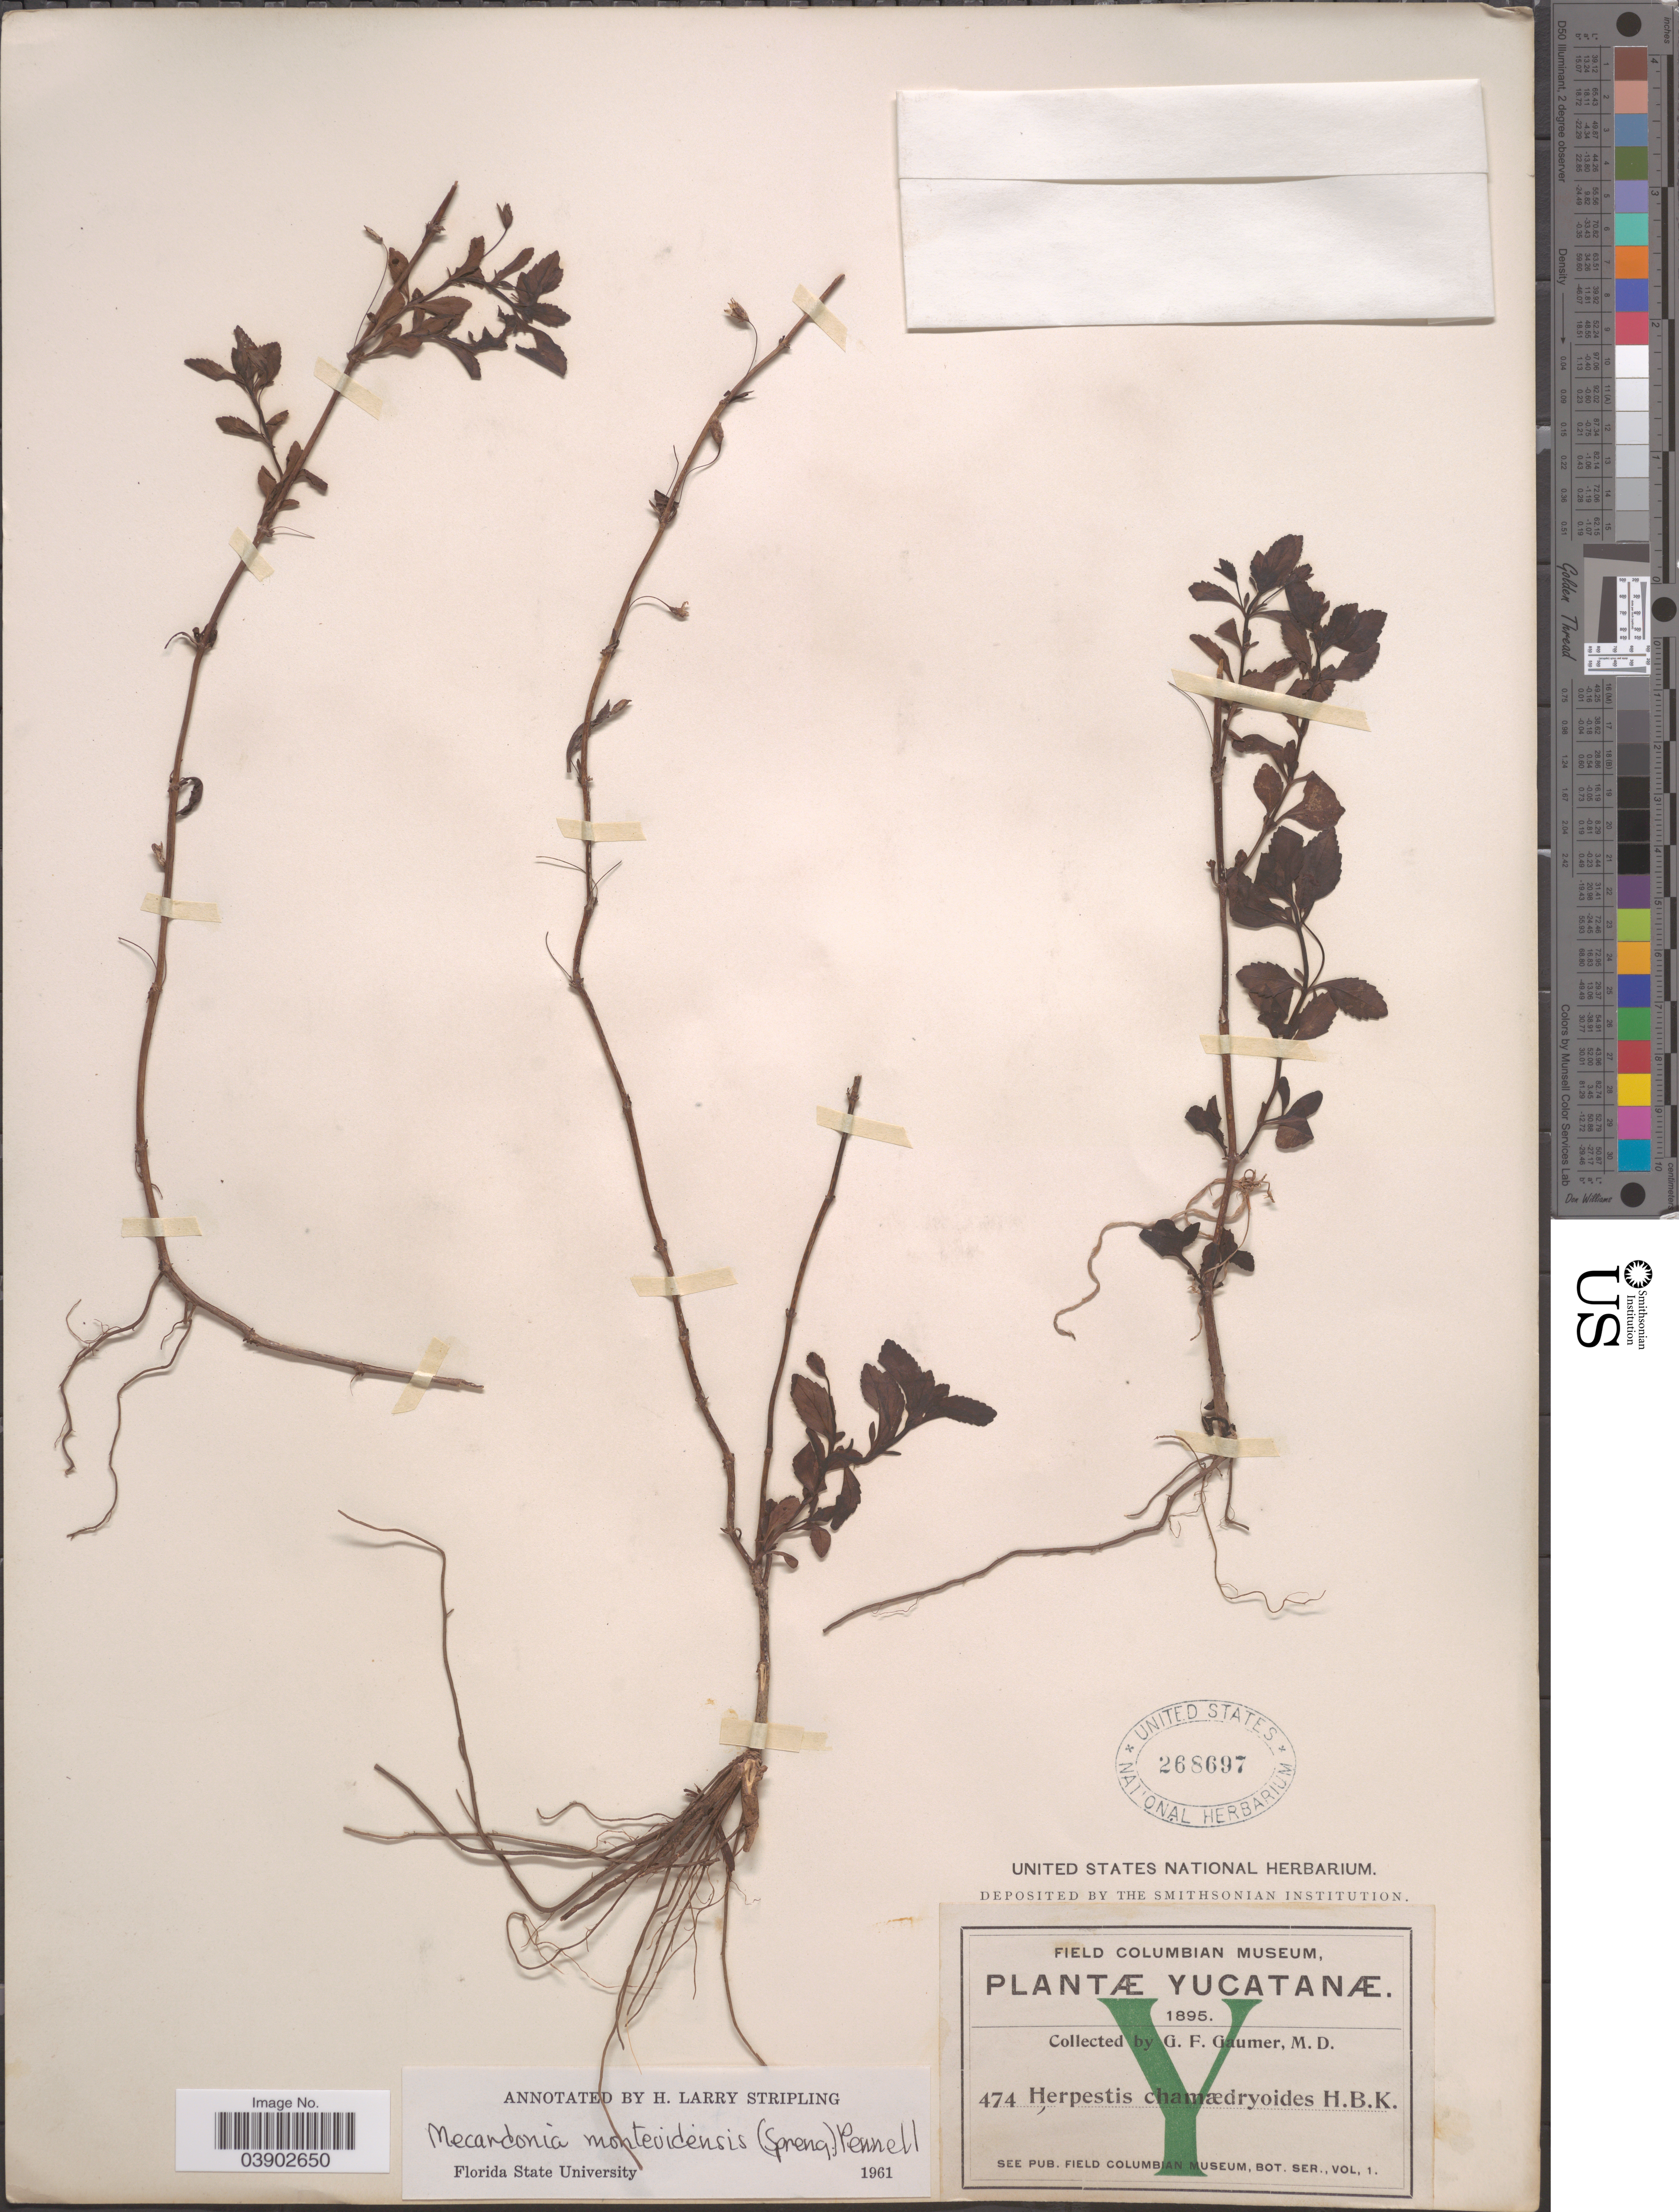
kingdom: Plantae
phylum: Tracheophyta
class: Magnoliopsida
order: Lamiales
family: Plantaginaceae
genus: Mecardonia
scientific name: Mecardonia procumbens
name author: (Mill.) Small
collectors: G. F. Gaumer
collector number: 474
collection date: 1895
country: Mexico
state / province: Yucatán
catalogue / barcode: US 268697